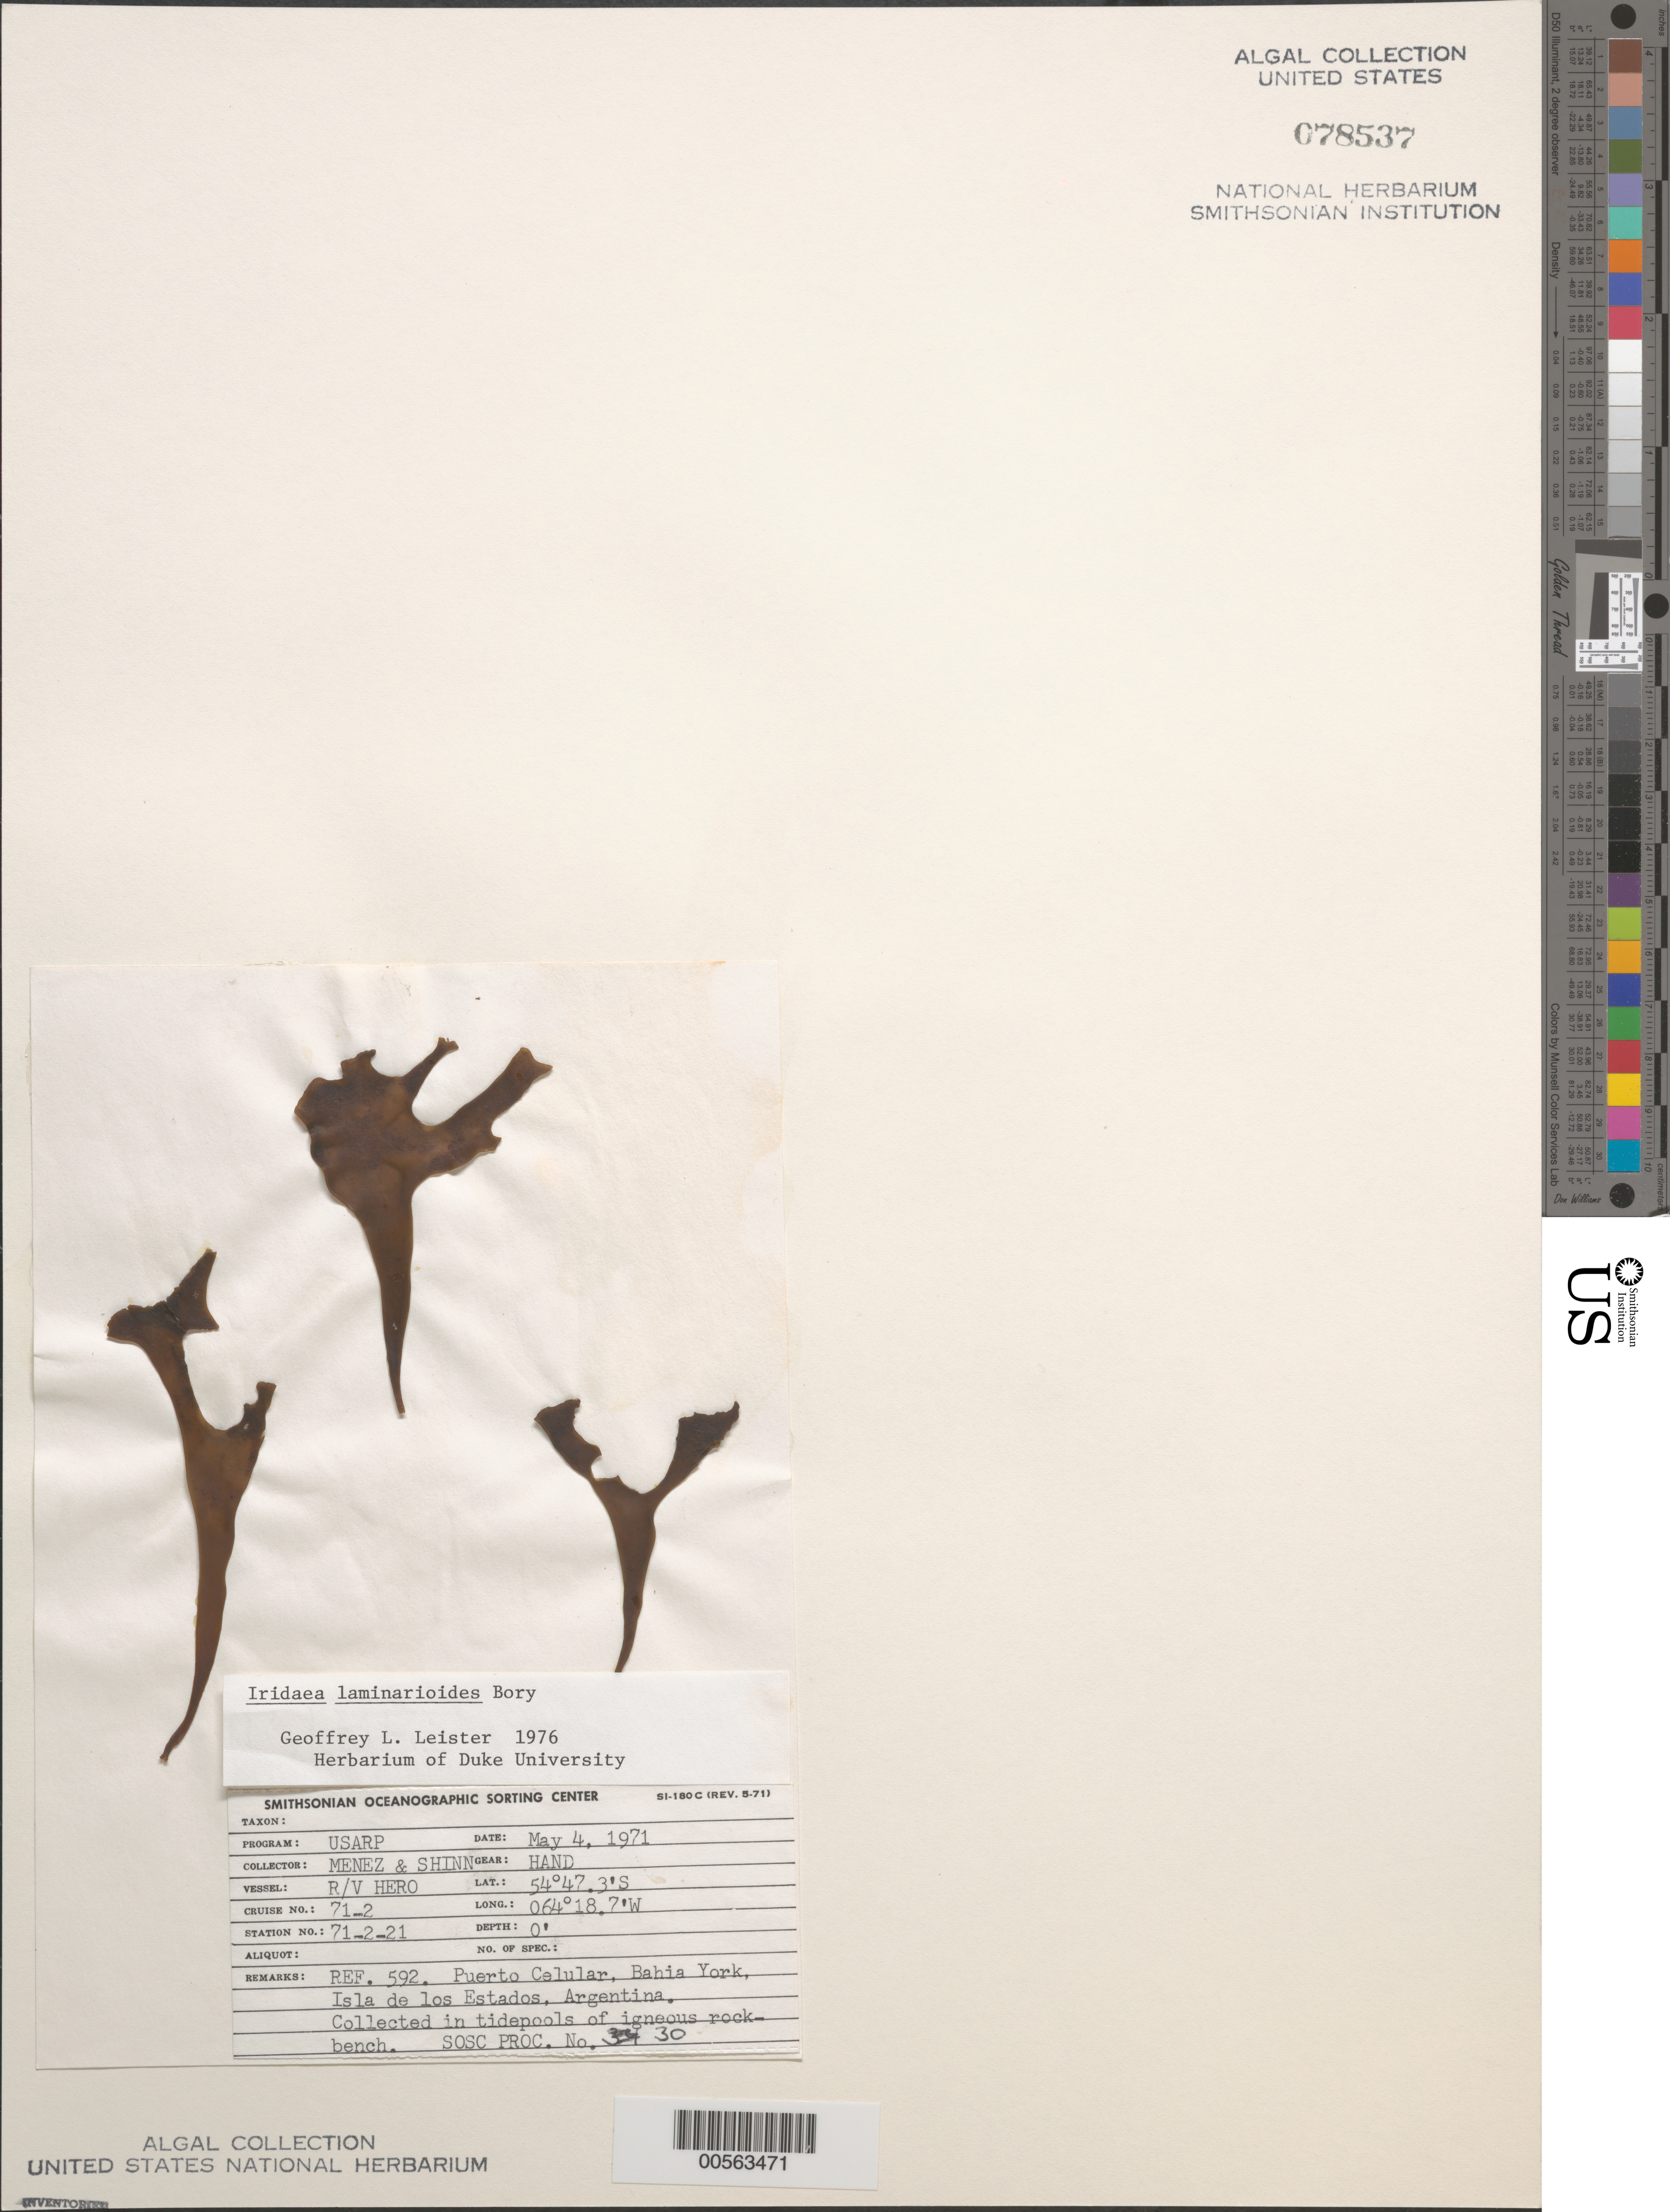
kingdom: Plantae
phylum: Rhodophyta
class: Florideophyceae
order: Gigartinales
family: Gigartinaceae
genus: Mazzaella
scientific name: Mazzaella laminarioides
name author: (Bory) Fredericq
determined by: Algae name updating Project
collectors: Meñez & -. Shinn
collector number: Station 71-2-21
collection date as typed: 04 May 1971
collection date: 1971-05-04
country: Argentina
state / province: Tierra del Fuego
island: Isla de los Estados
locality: Puerto Celular, Bahia York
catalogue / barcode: US 78537